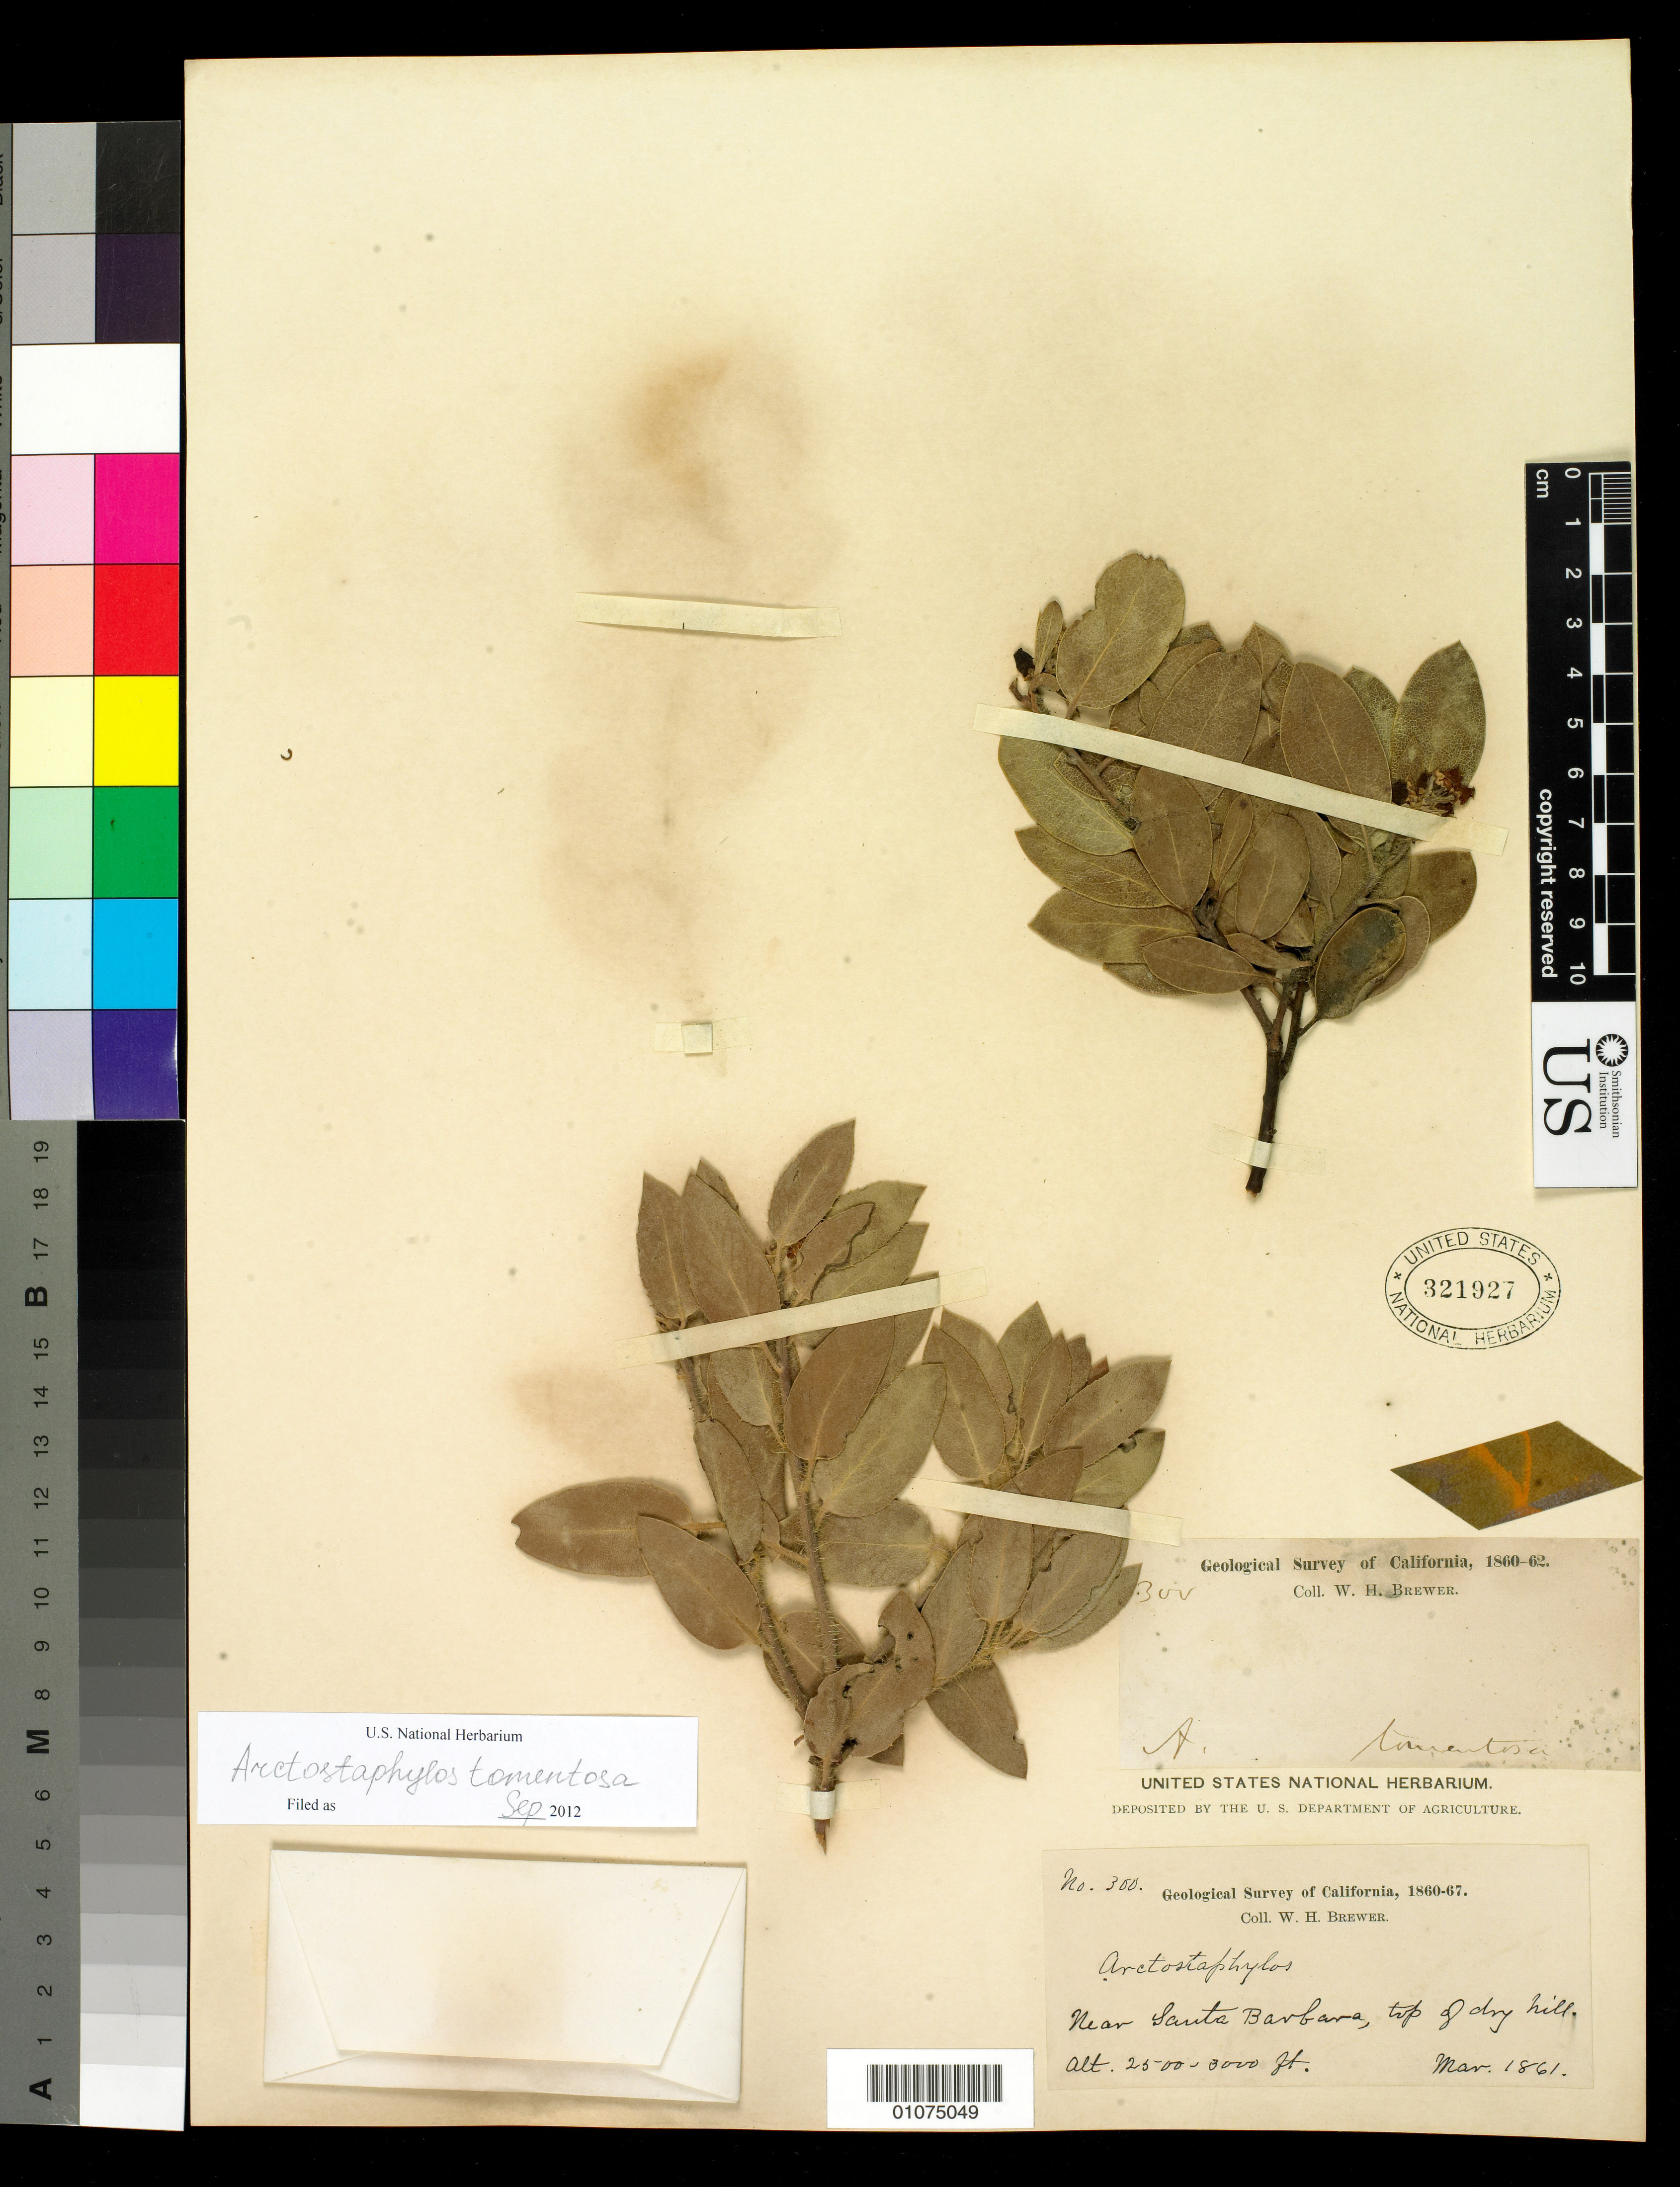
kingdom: Plantae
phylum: Tracheophyta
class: Magnoliopsida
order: Ericales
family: Ericaceae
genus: Arctostaphylos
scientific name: Arctostaphylos tomentosa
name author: (Pursh) Lindl.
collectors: W. H. Brewer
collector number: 300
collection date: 1861-03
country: United States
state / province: California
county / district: Santa Barbara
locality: Near Santa Barbara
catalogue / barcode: US 321927